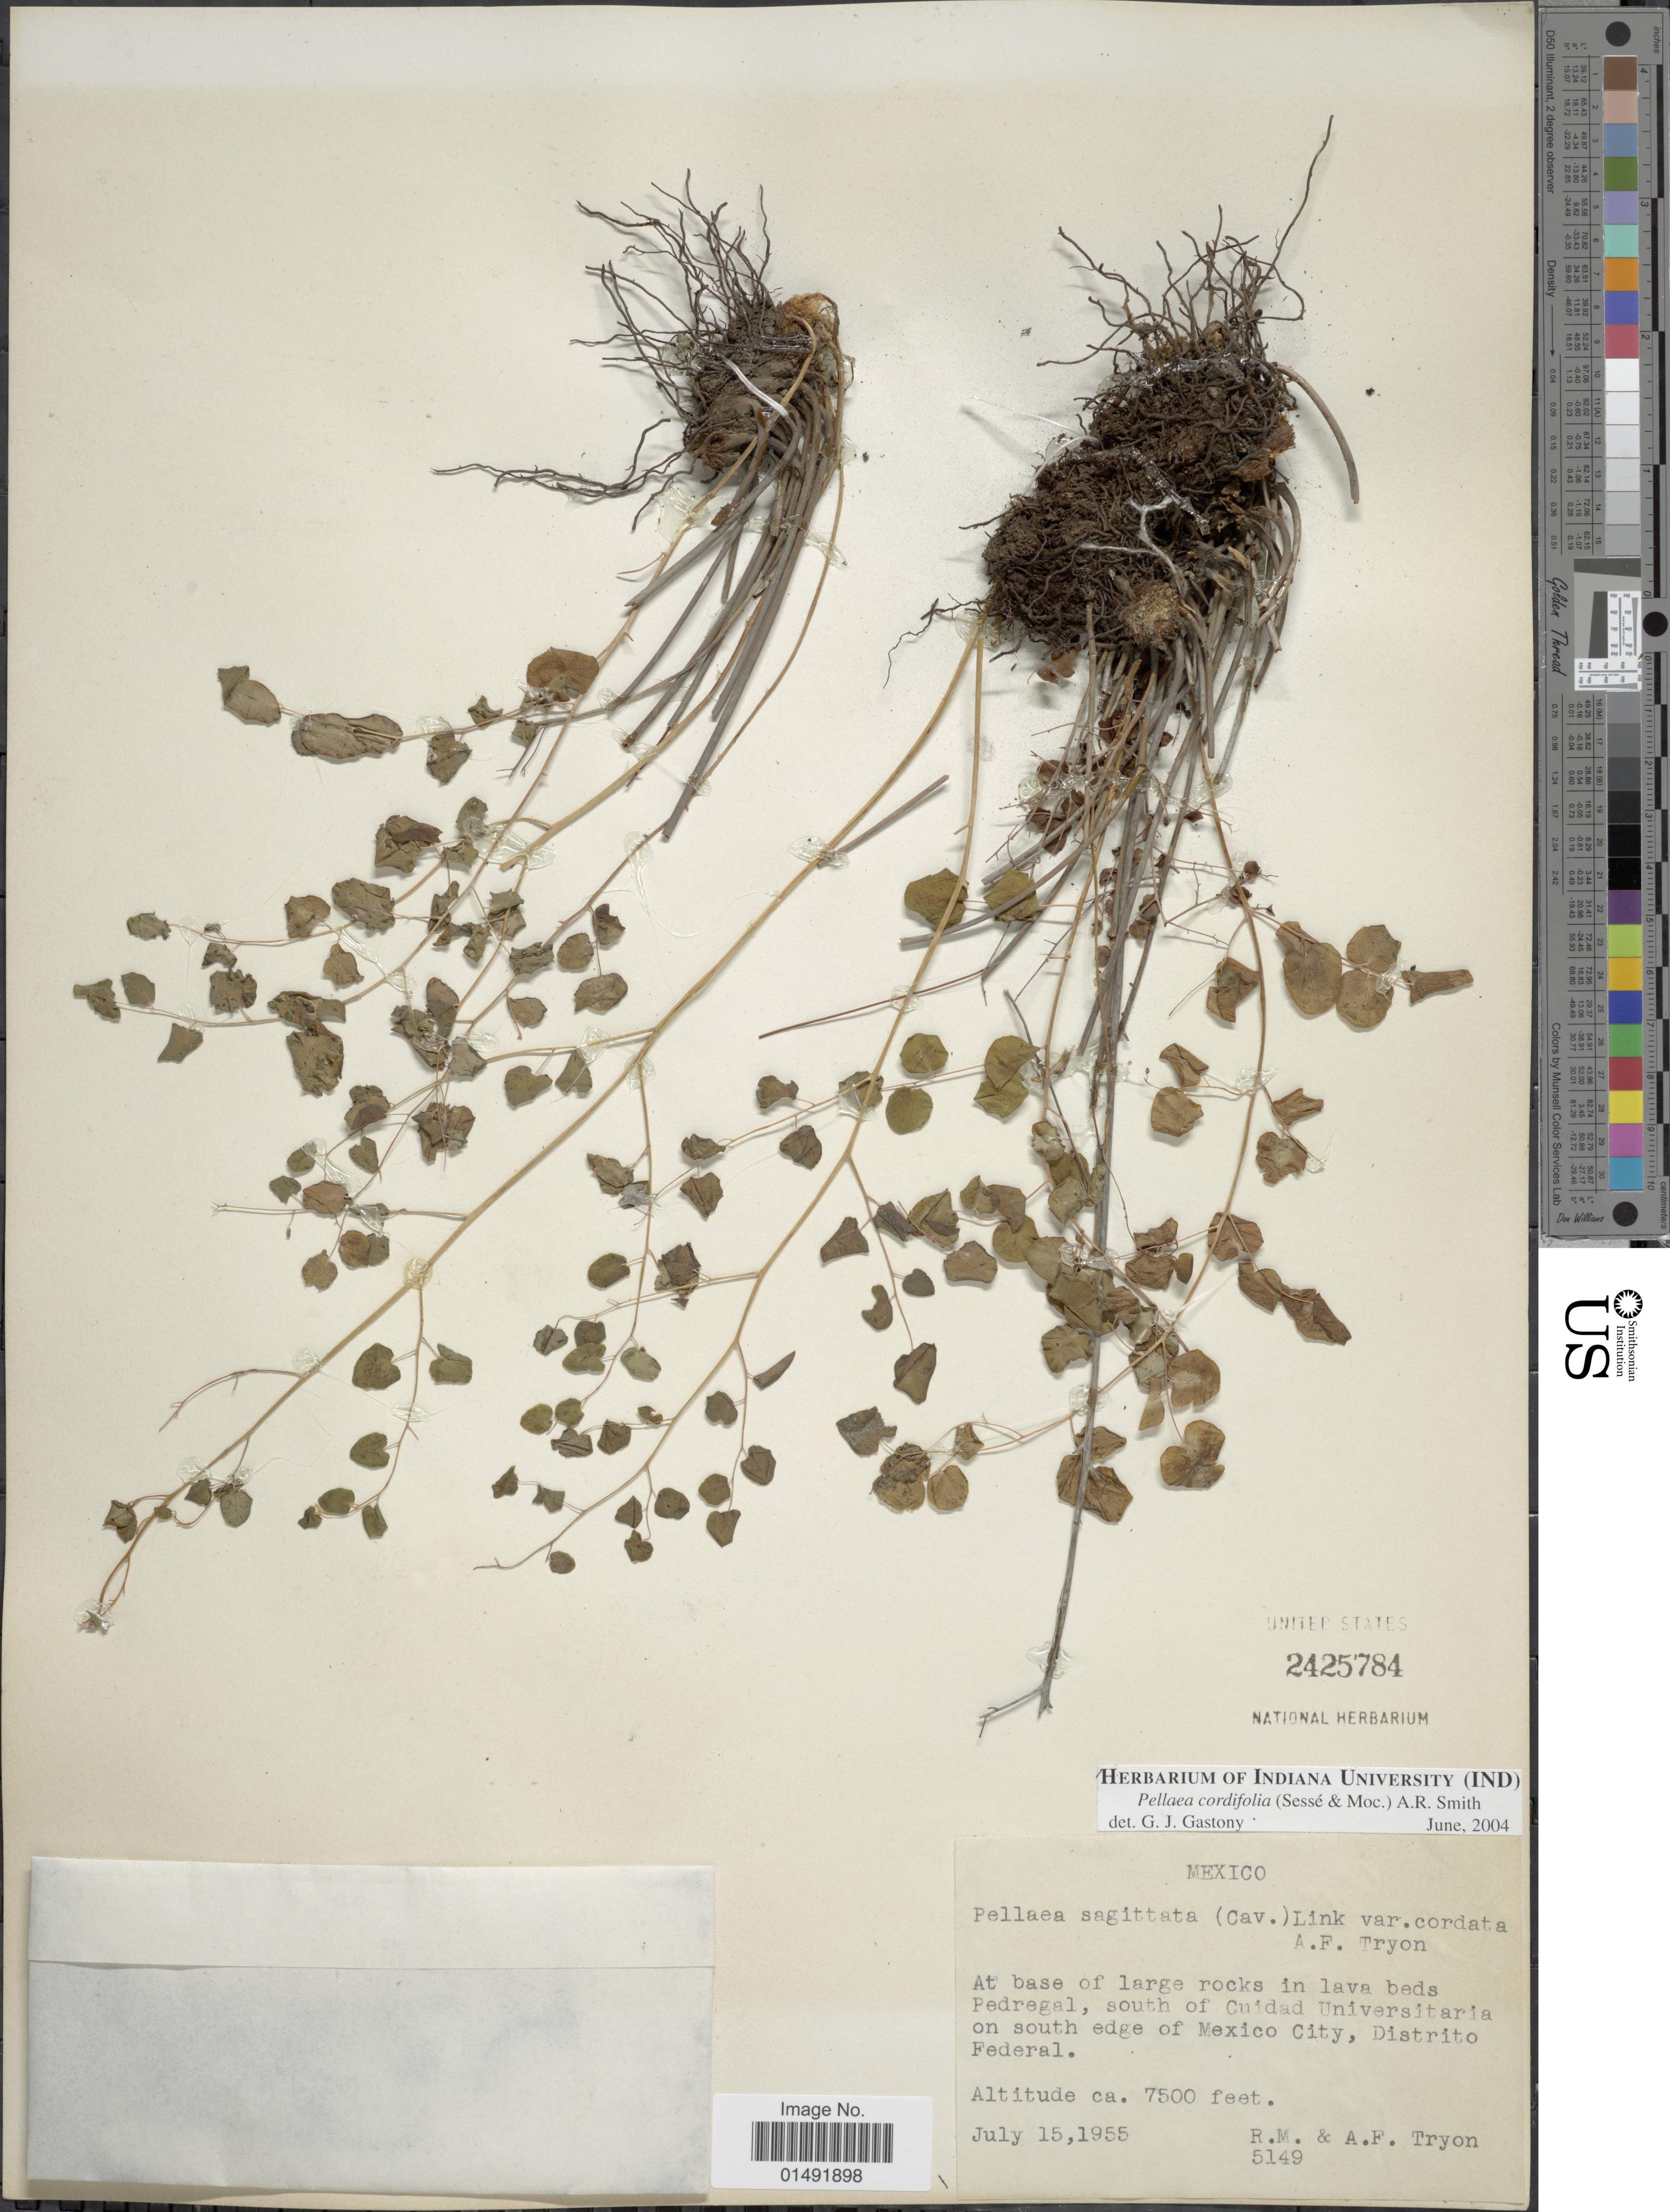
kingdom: Plantae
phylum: Tracheophyta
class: Polypodiopsida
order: Polypodiales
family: Pteridaceae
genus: Pellaea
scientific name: Pellaea cordifolia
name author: (Sessé) A.R. Sm.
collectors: R. M. Tryon & A. F. Tryon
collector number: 5149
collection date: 1955-07-15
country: Mexico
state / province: Distrito Federal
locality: At base of large rocks Pedregal, south of Cuidad Universitaria on south edge of Mexico City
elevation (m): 2286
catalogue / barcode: US 2425784